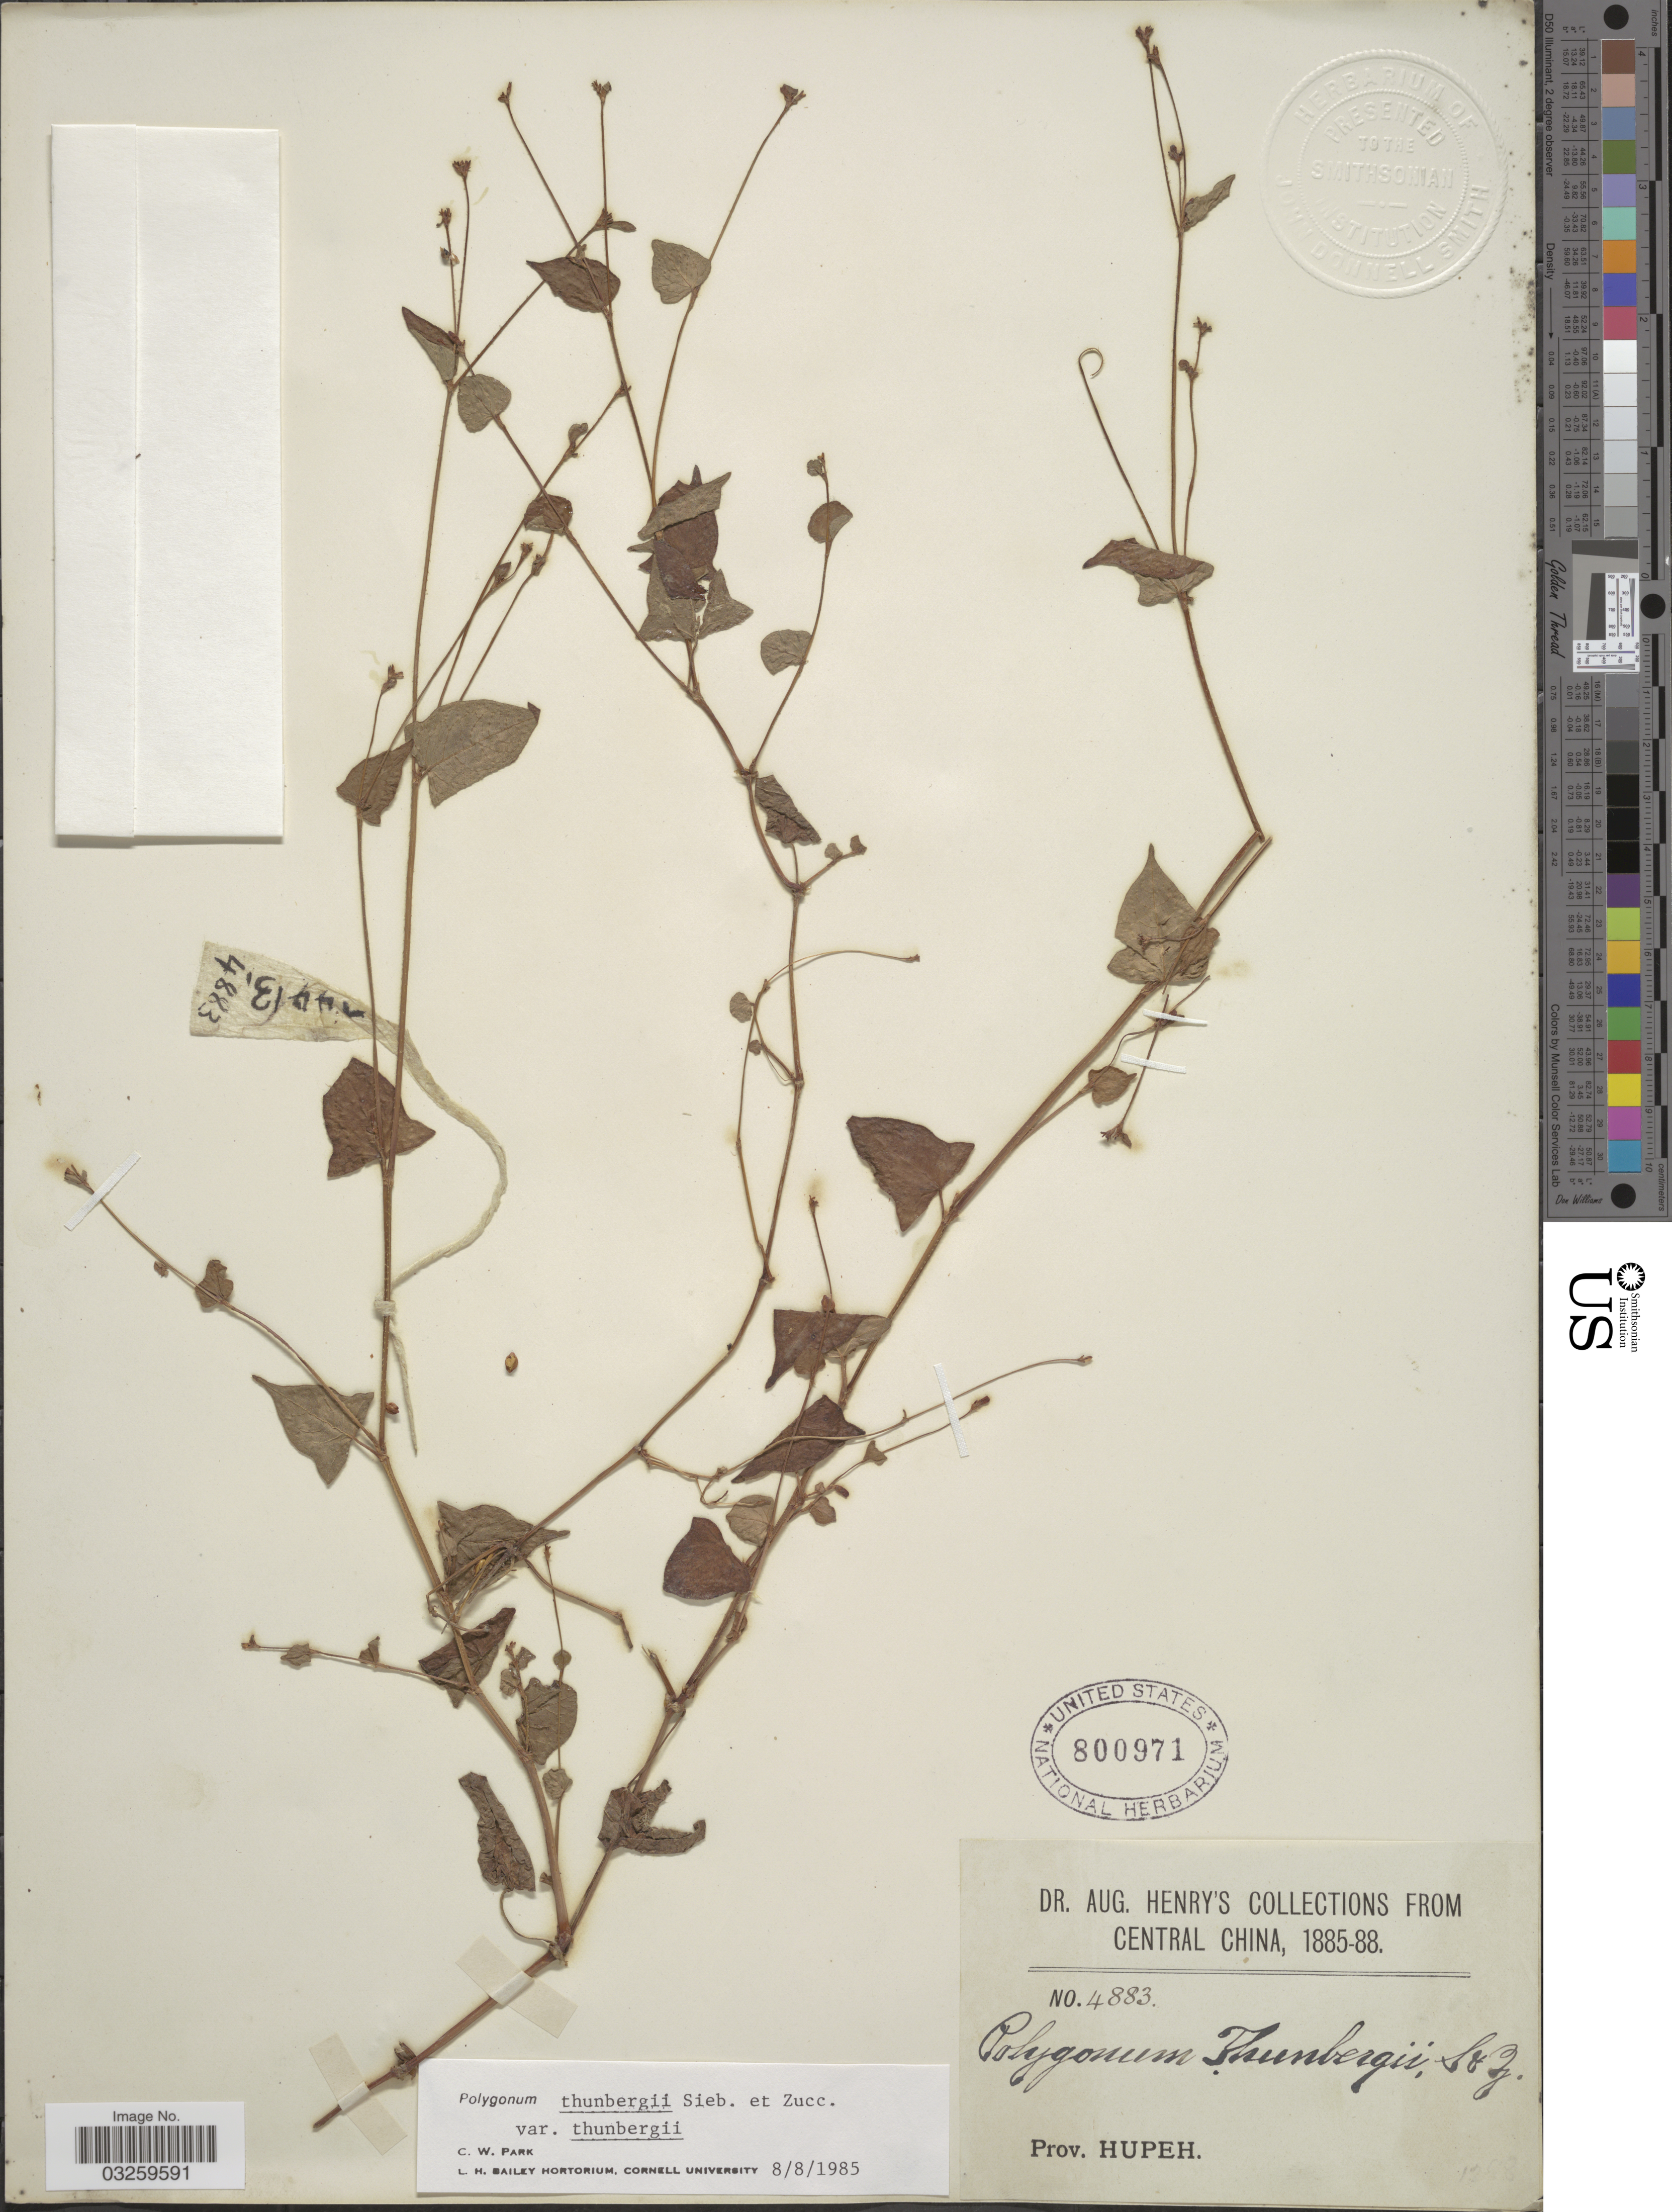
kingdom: Plantae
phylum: Tracheophyta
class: Magnoliopsida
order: Caryophyllales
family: Polygonaceae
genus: Polygonum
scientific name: Polygonum thunbergii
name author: Siebold & Zucc.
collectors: A. Henry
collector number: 4883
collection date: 1885/1888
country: China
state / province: Hubei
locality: Central China, Prov. Hupeh.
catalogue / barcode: US 800971